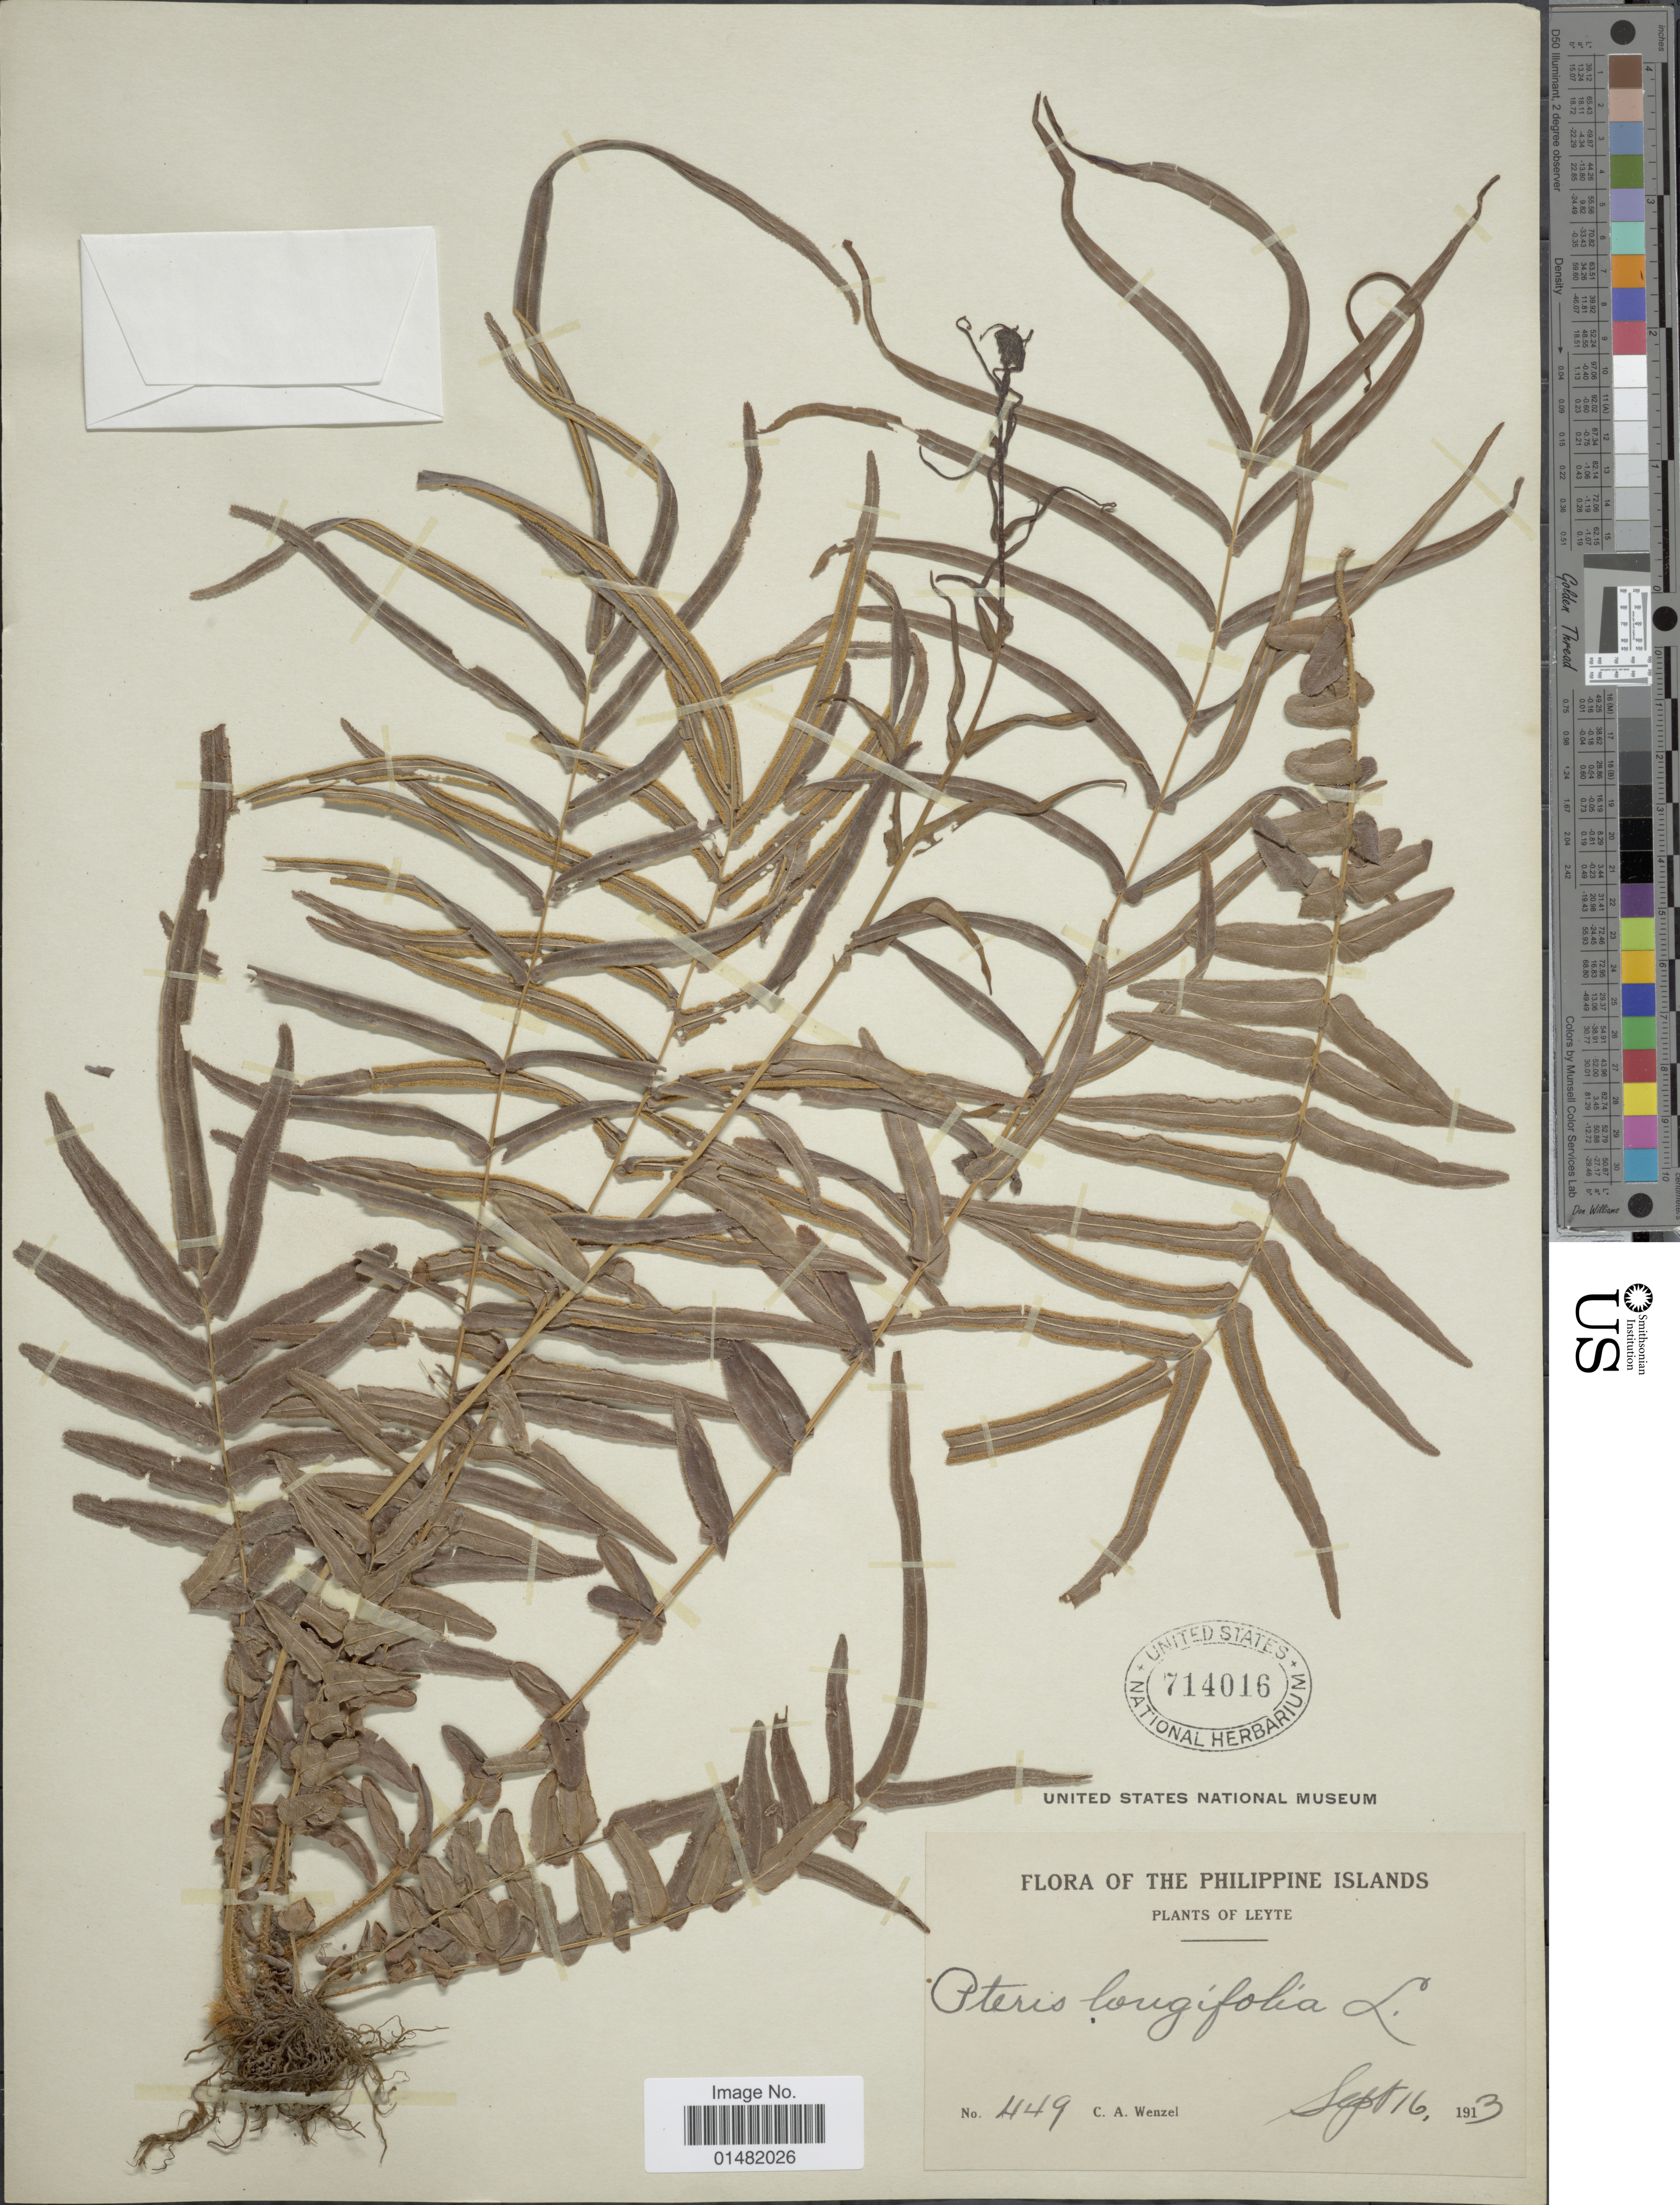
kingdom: Plantae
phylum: Tracheophyta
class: Polypodiopsida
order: Polypodiales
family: Pteridaceae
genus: Pteris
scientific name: Pteris vittata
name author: L.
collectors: C. Wenzel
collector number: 449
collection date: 1913-09-16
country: Philippines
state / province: Eastern Visayas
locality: Leyte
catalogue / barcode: US 714016